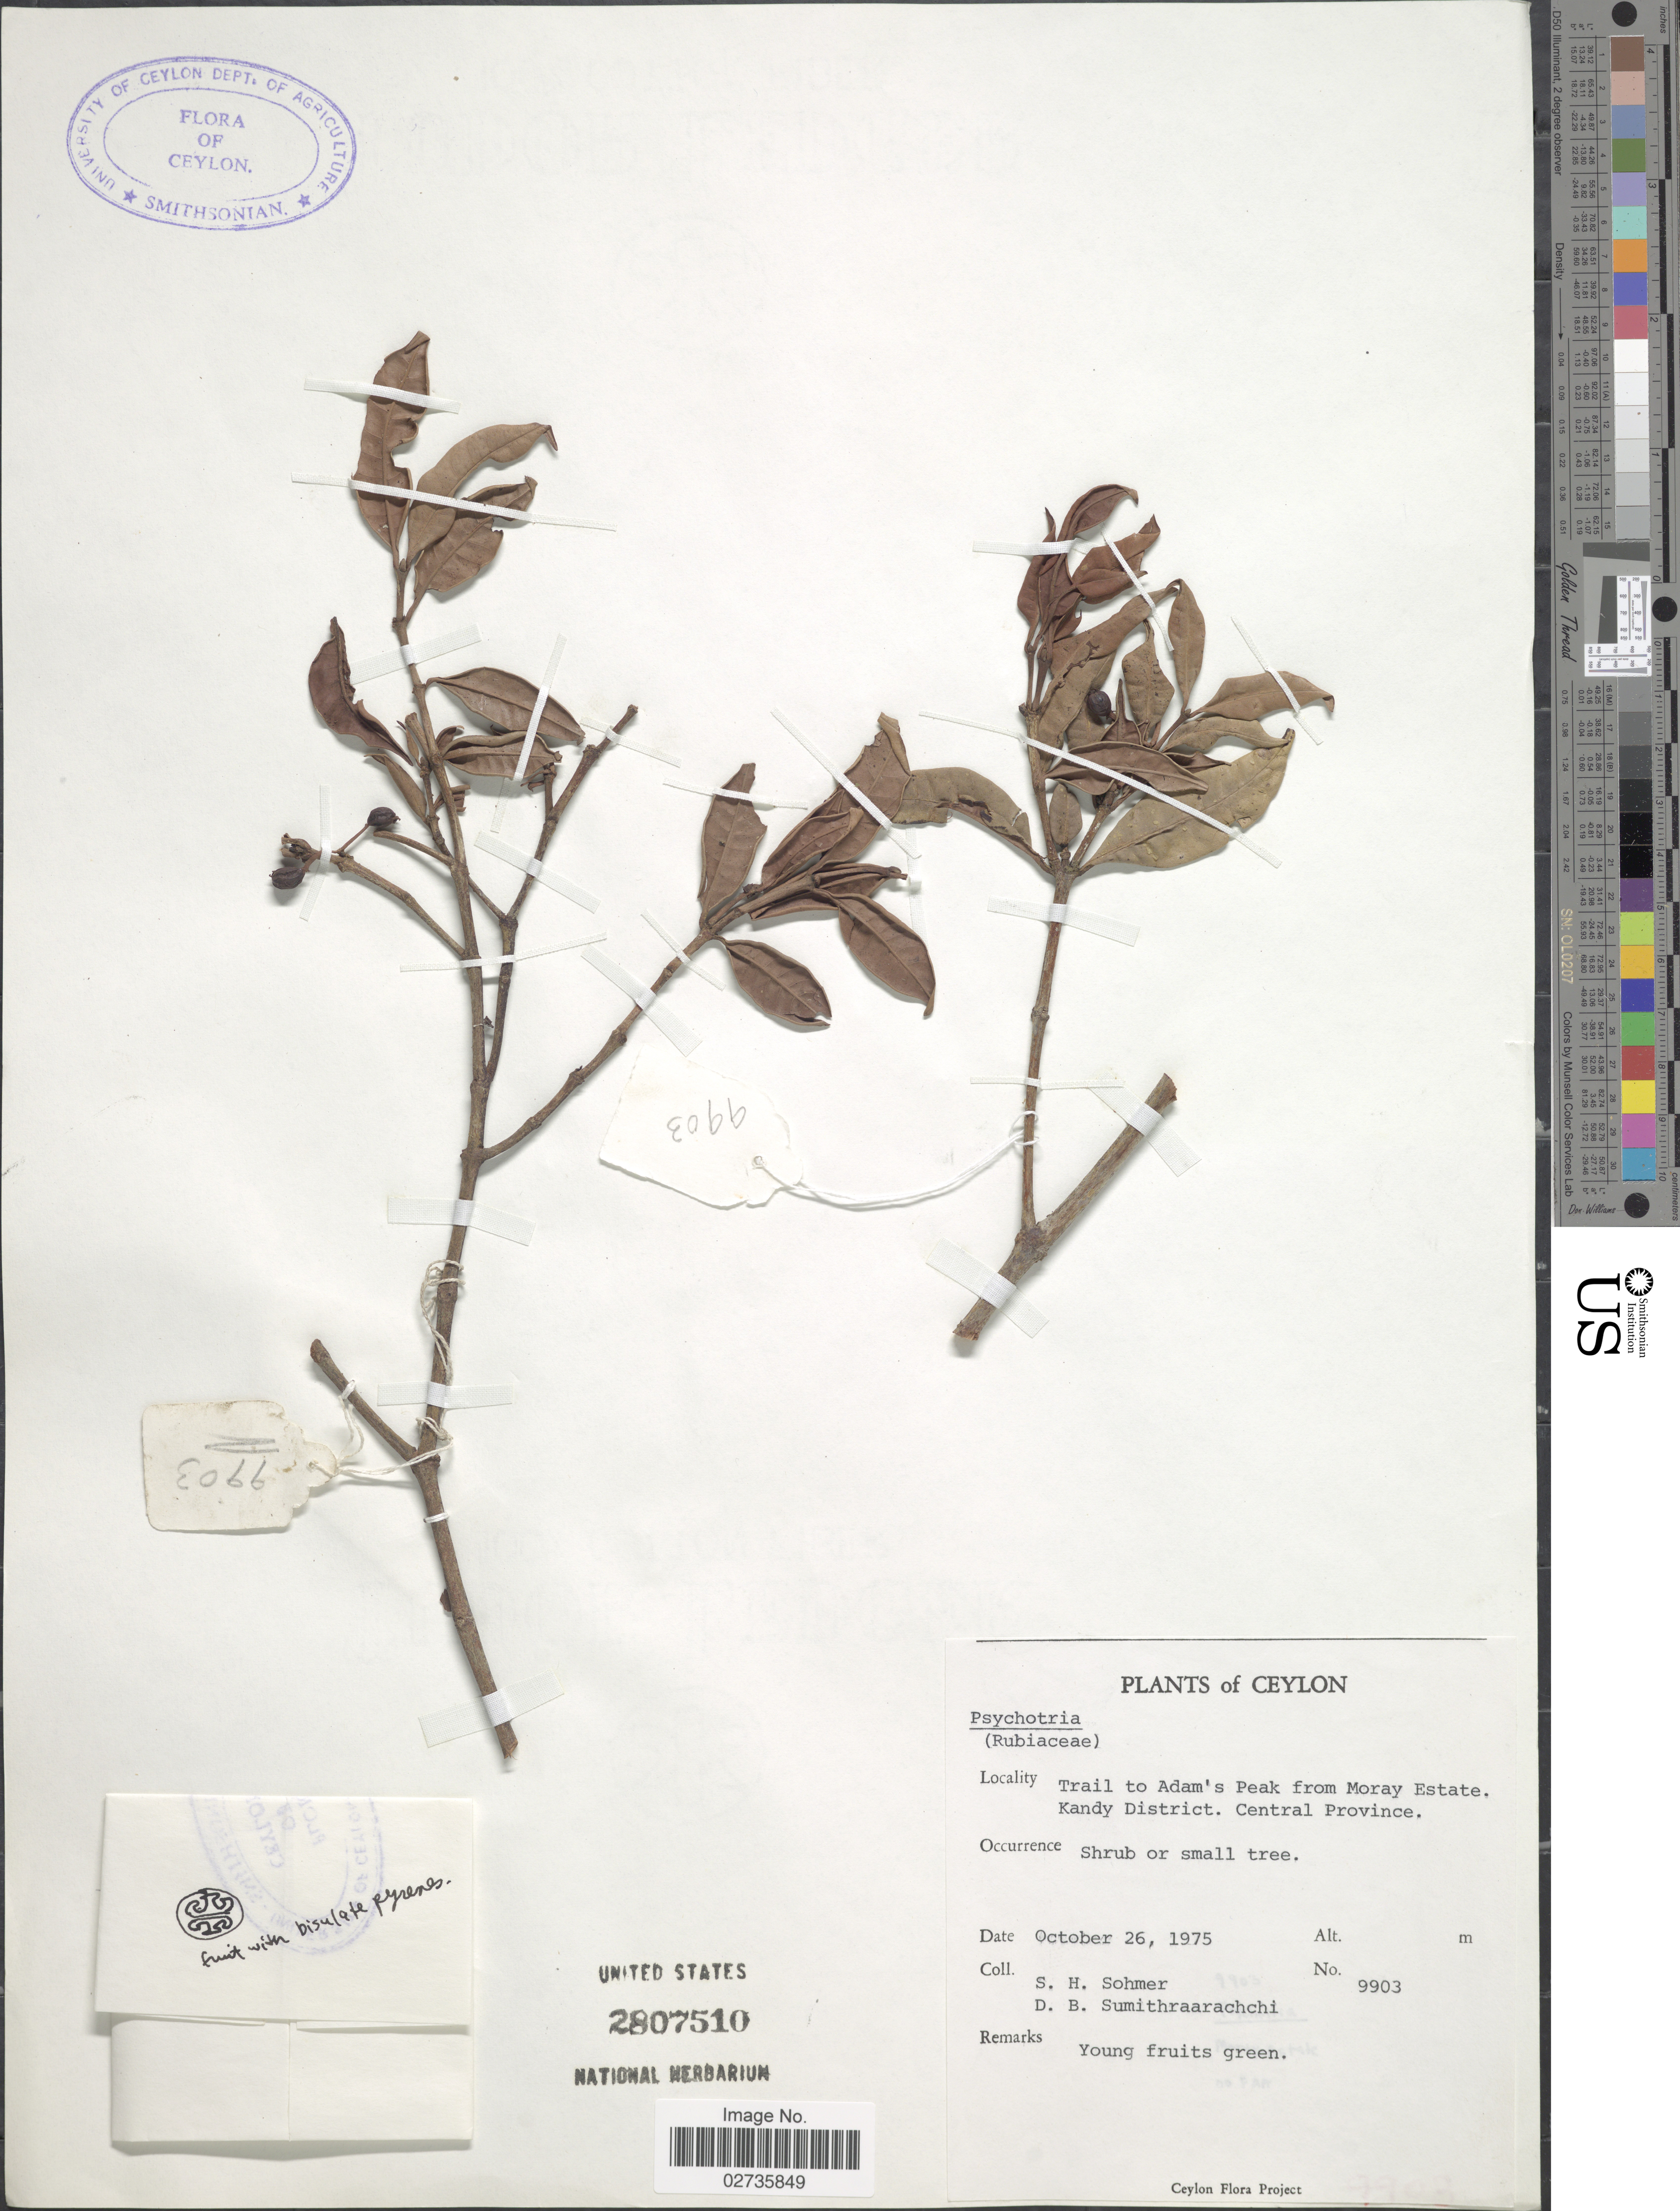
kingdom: Plantae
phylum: Tracheophyta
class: Magnoliopsida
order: Gentianales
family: Rubiaceae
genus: Psychotria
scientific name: Psychotria sp.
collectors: S. H. Sohmer & D. B. Sumithraarachchi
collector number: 9903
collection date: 1975-10-26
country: Sri Lanka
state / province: Central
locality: Ceylon, Trail to Adam's Peak from Moray Estate. Kandy District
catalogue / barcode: US 2807510